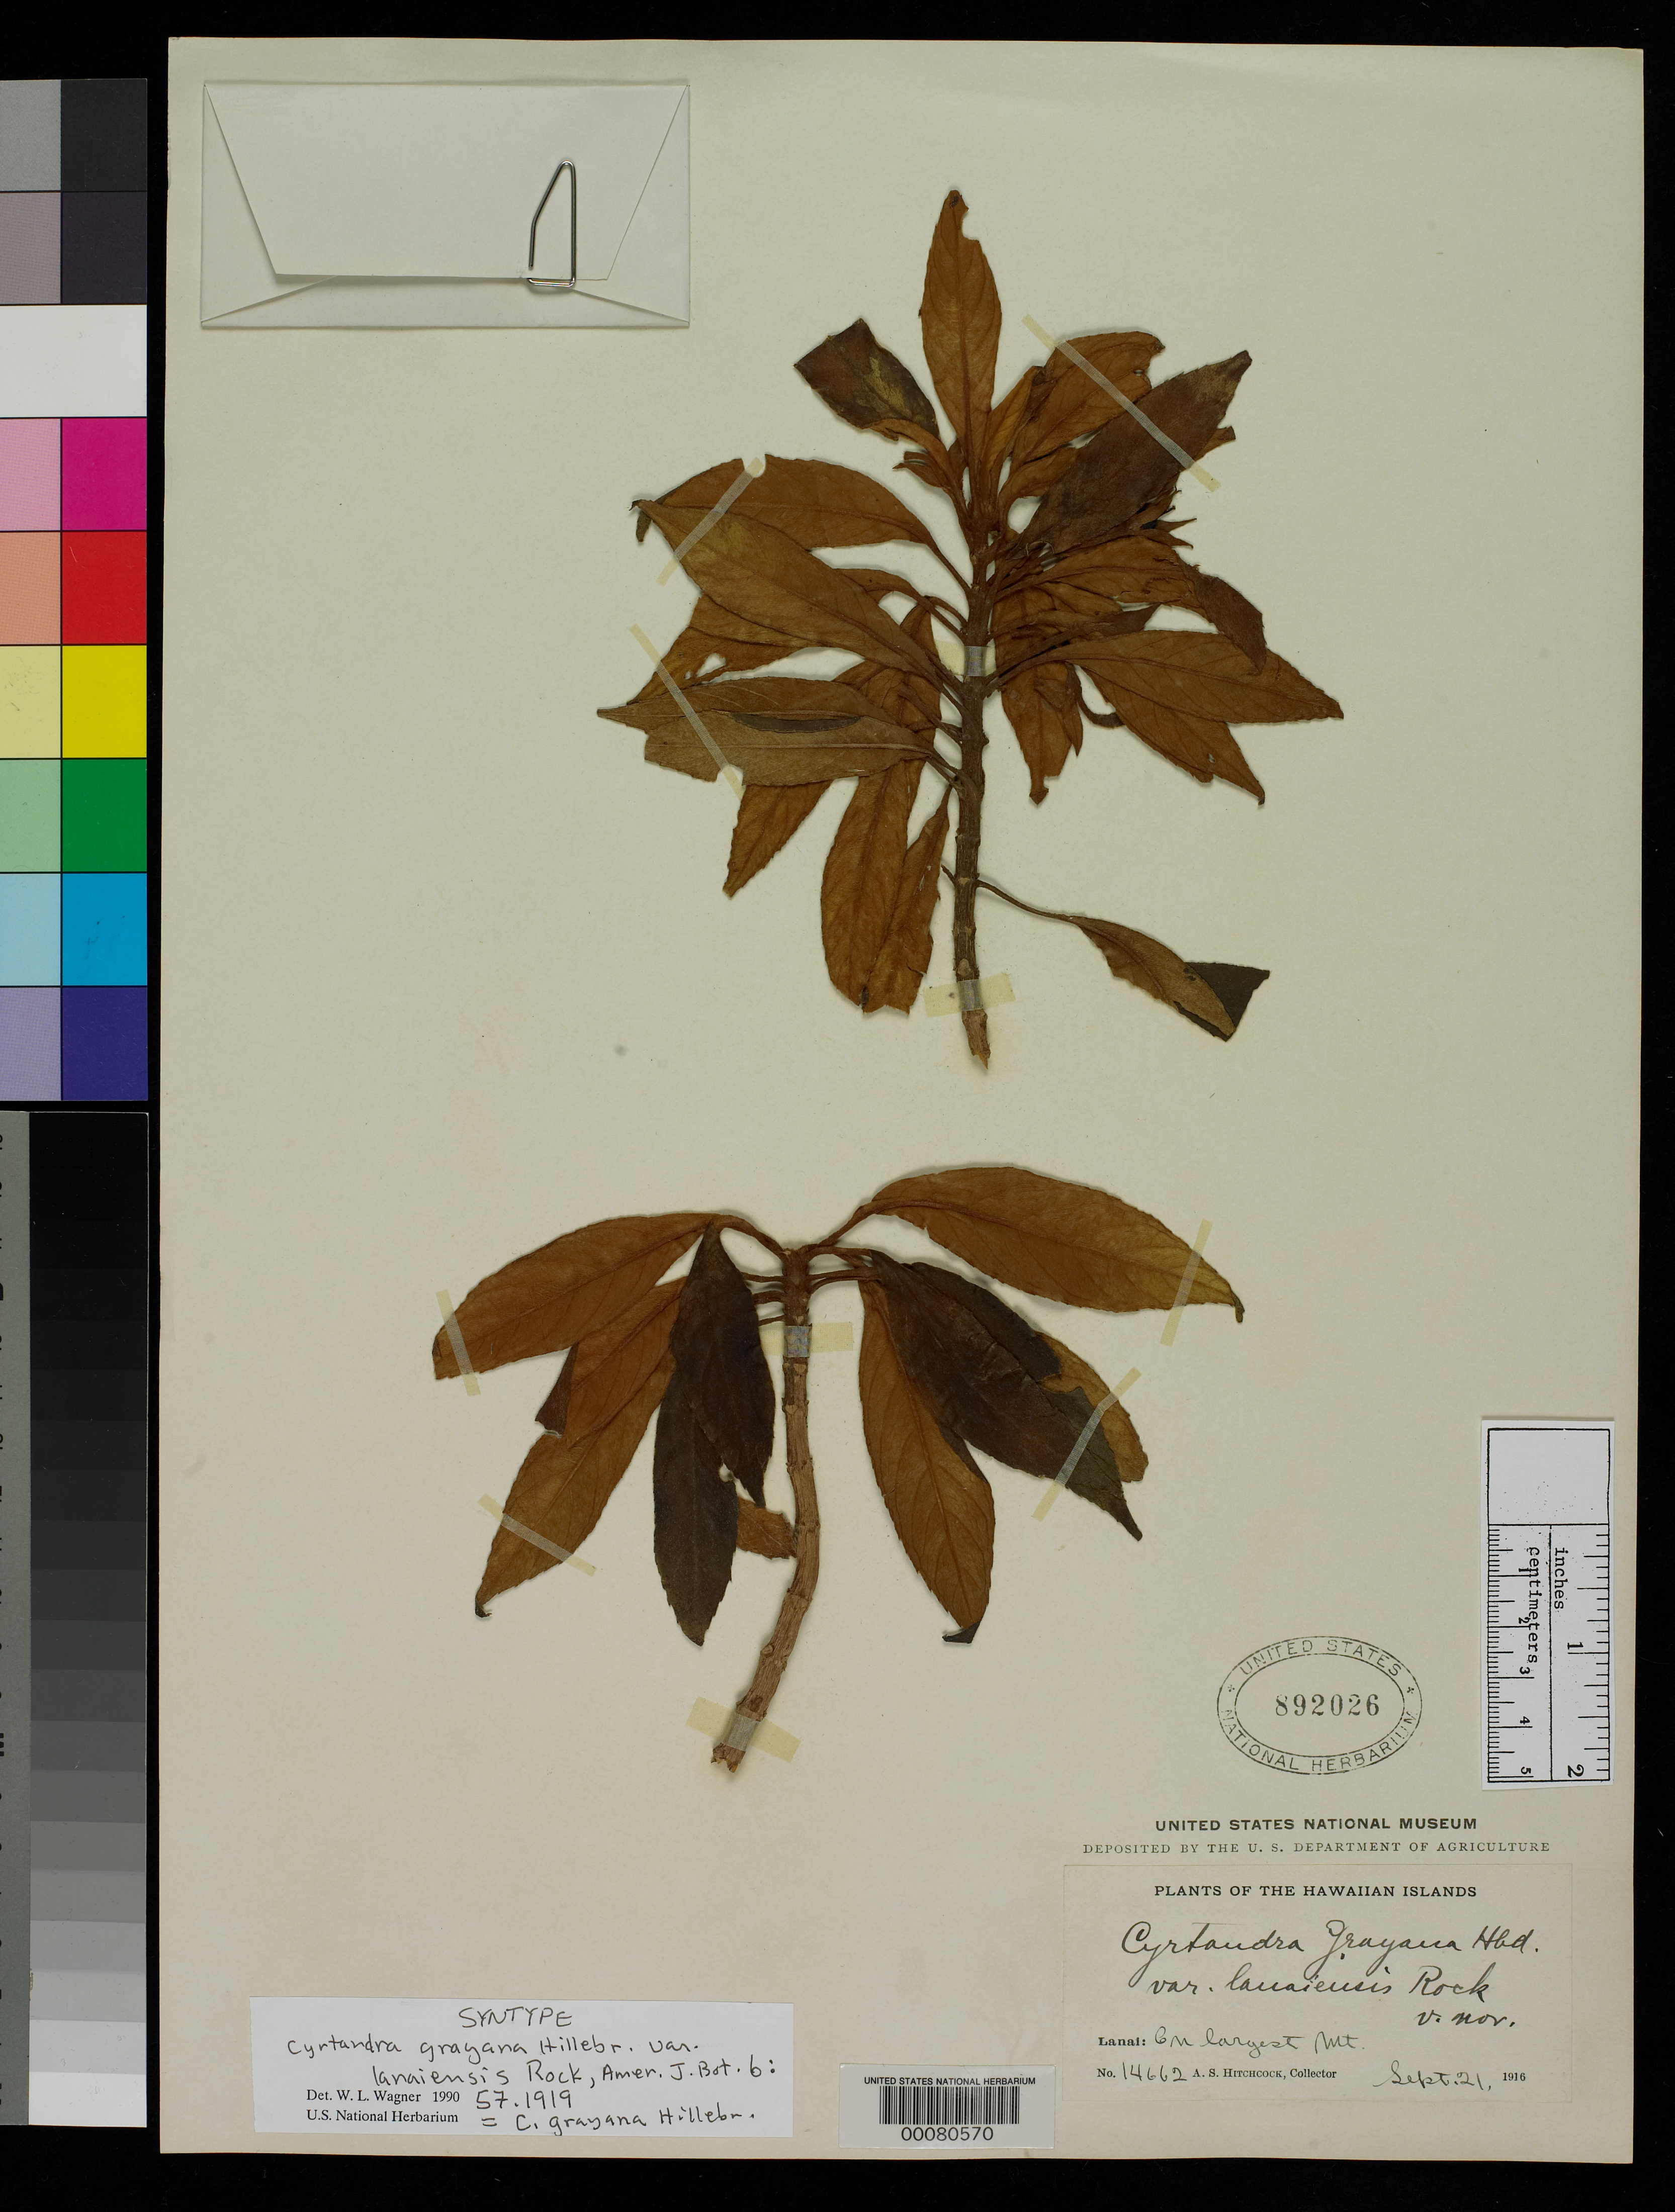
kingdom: Plantae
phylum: Tracheophyta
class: Magnoliopsida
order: Lamiales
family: Gesneriaceae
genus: Cyrtandra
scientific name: Cyrtandra grayana var. lanaiensis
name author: Rock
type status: Syntype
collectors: A. S. Hitchcock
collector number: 14662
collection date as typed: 21 Sep 1916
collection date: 1916-09-21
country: United States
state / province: Hawaii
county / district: Maui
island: Lana'i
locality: Lanai: on largest mountain.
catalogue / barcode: US 892026